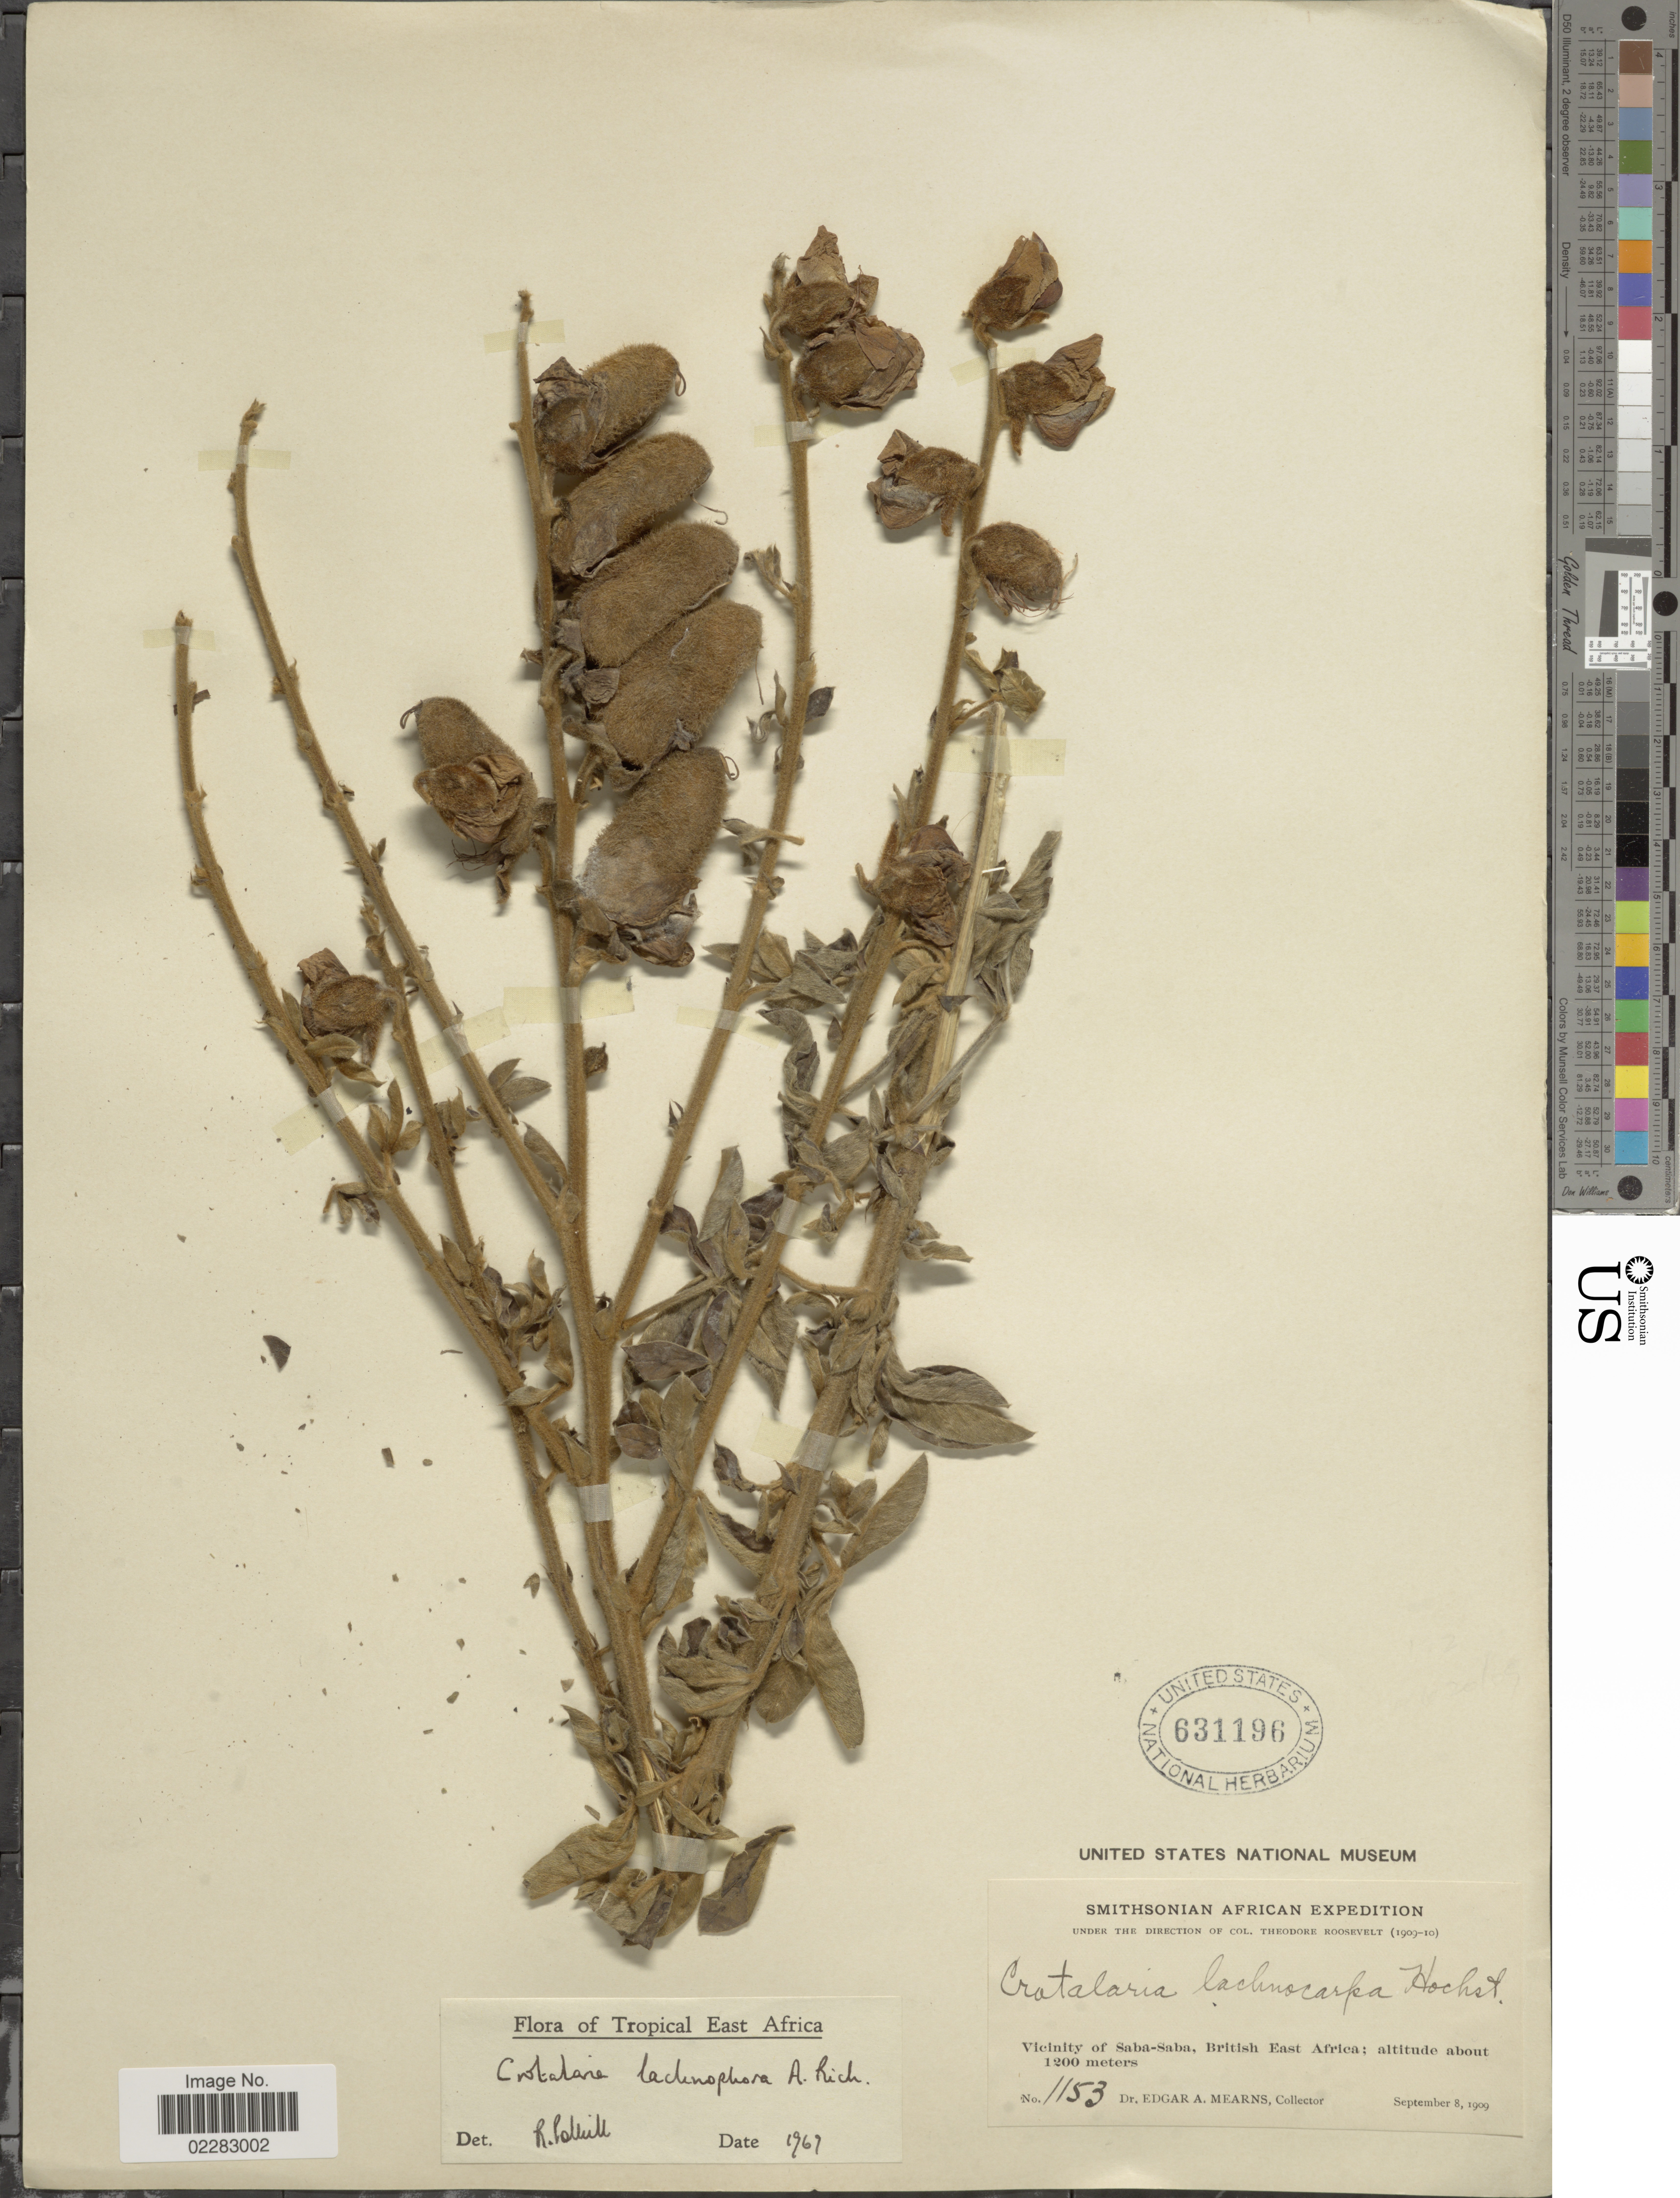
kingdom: Plantae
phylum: Tracheophyta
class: Magnoliopsida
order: Fabales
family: Fabaceae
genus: Crotalaria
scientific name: Crotalaria lachnophora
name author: A. Rich.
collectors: E. A. Mearns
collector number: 1153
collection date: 1909-09-08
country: Kenya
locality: Vicinity of Saba-Saba, British East Africa.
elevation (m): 1200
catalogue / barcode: US 631196